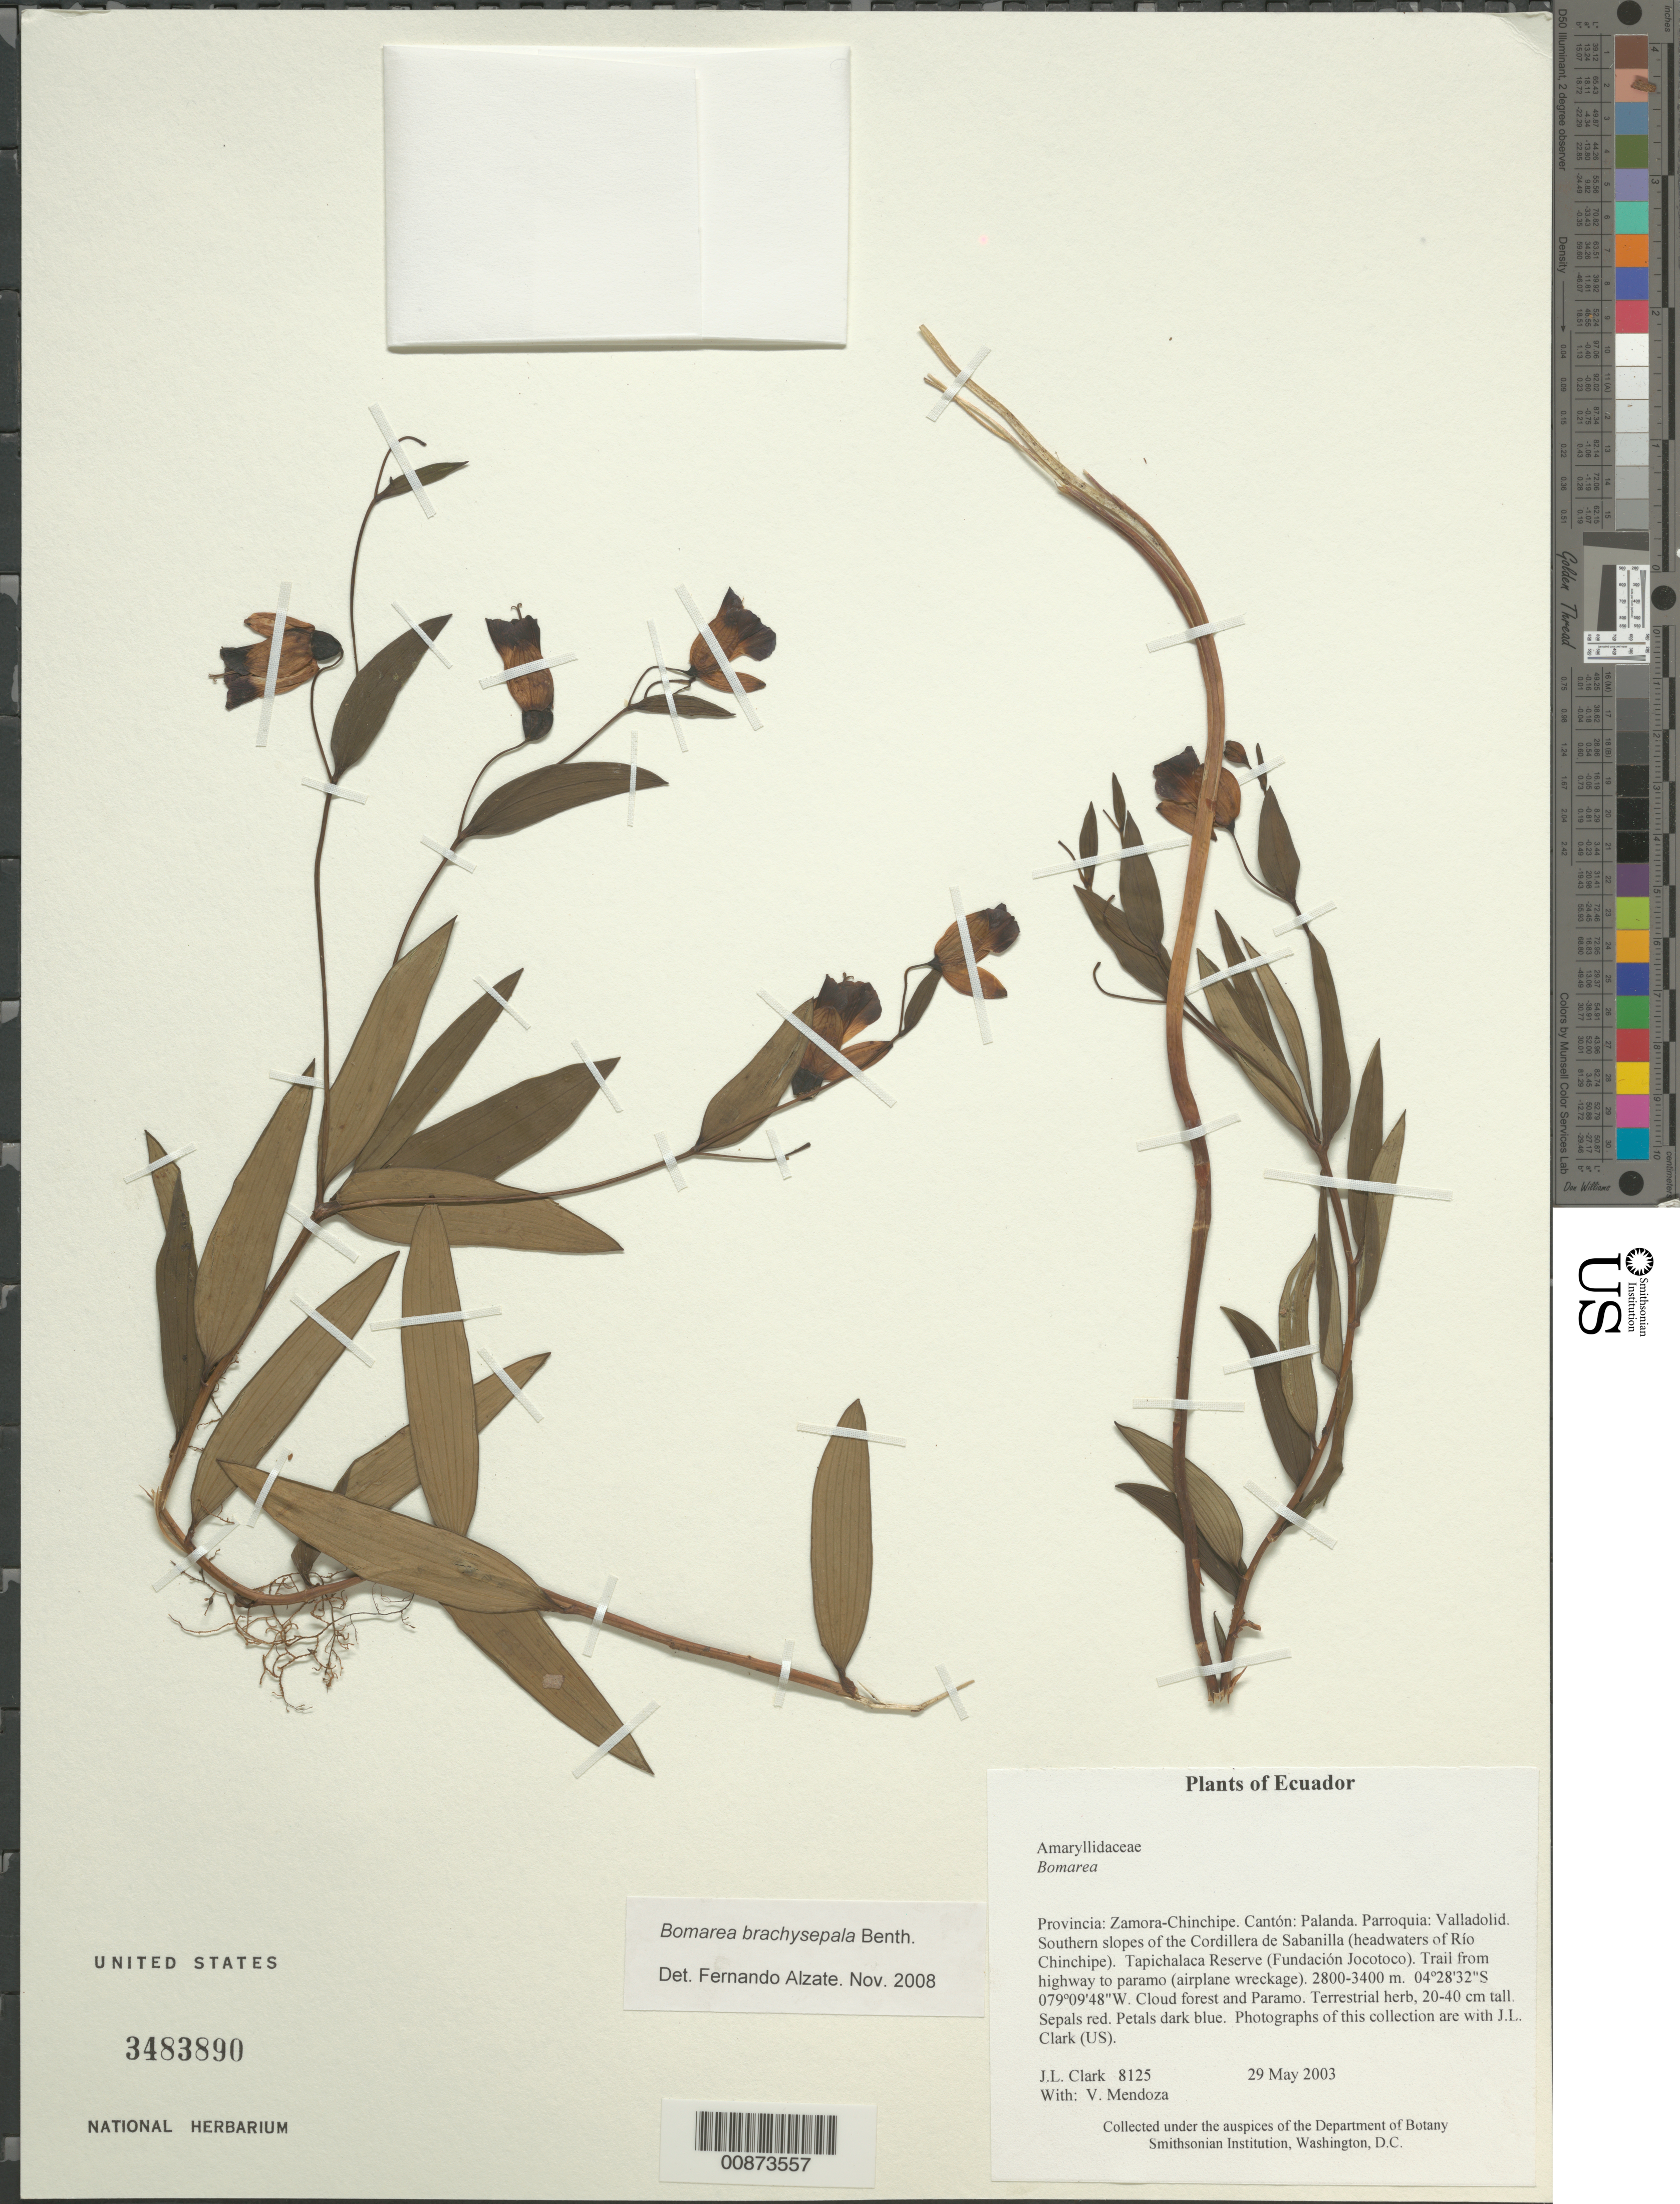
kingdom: Plantae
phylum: Tracheophyta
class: Liliopsida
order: Liliales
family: Alstroemeriaceae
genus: Bomarea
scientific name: Bomarea brachysepala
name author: Benth.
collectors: J. L. Clark & V. Mendoza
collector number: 08125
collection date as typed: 29 May 2003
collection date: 2003-05-29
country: Ecuador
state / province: Zamora-Chinchipe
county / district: Palanda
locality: Parroquia: Valladolid. Southern slopes of the Cordillera de Sabanilla (headwaters of Río Chinchipe). Tapichalaca Reserve (Fundación Jocotoco). Trail from highway to paramo (airplane wreckage).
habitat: Cloud forest and Paramo.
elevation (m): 2800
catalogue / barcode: US 3483890